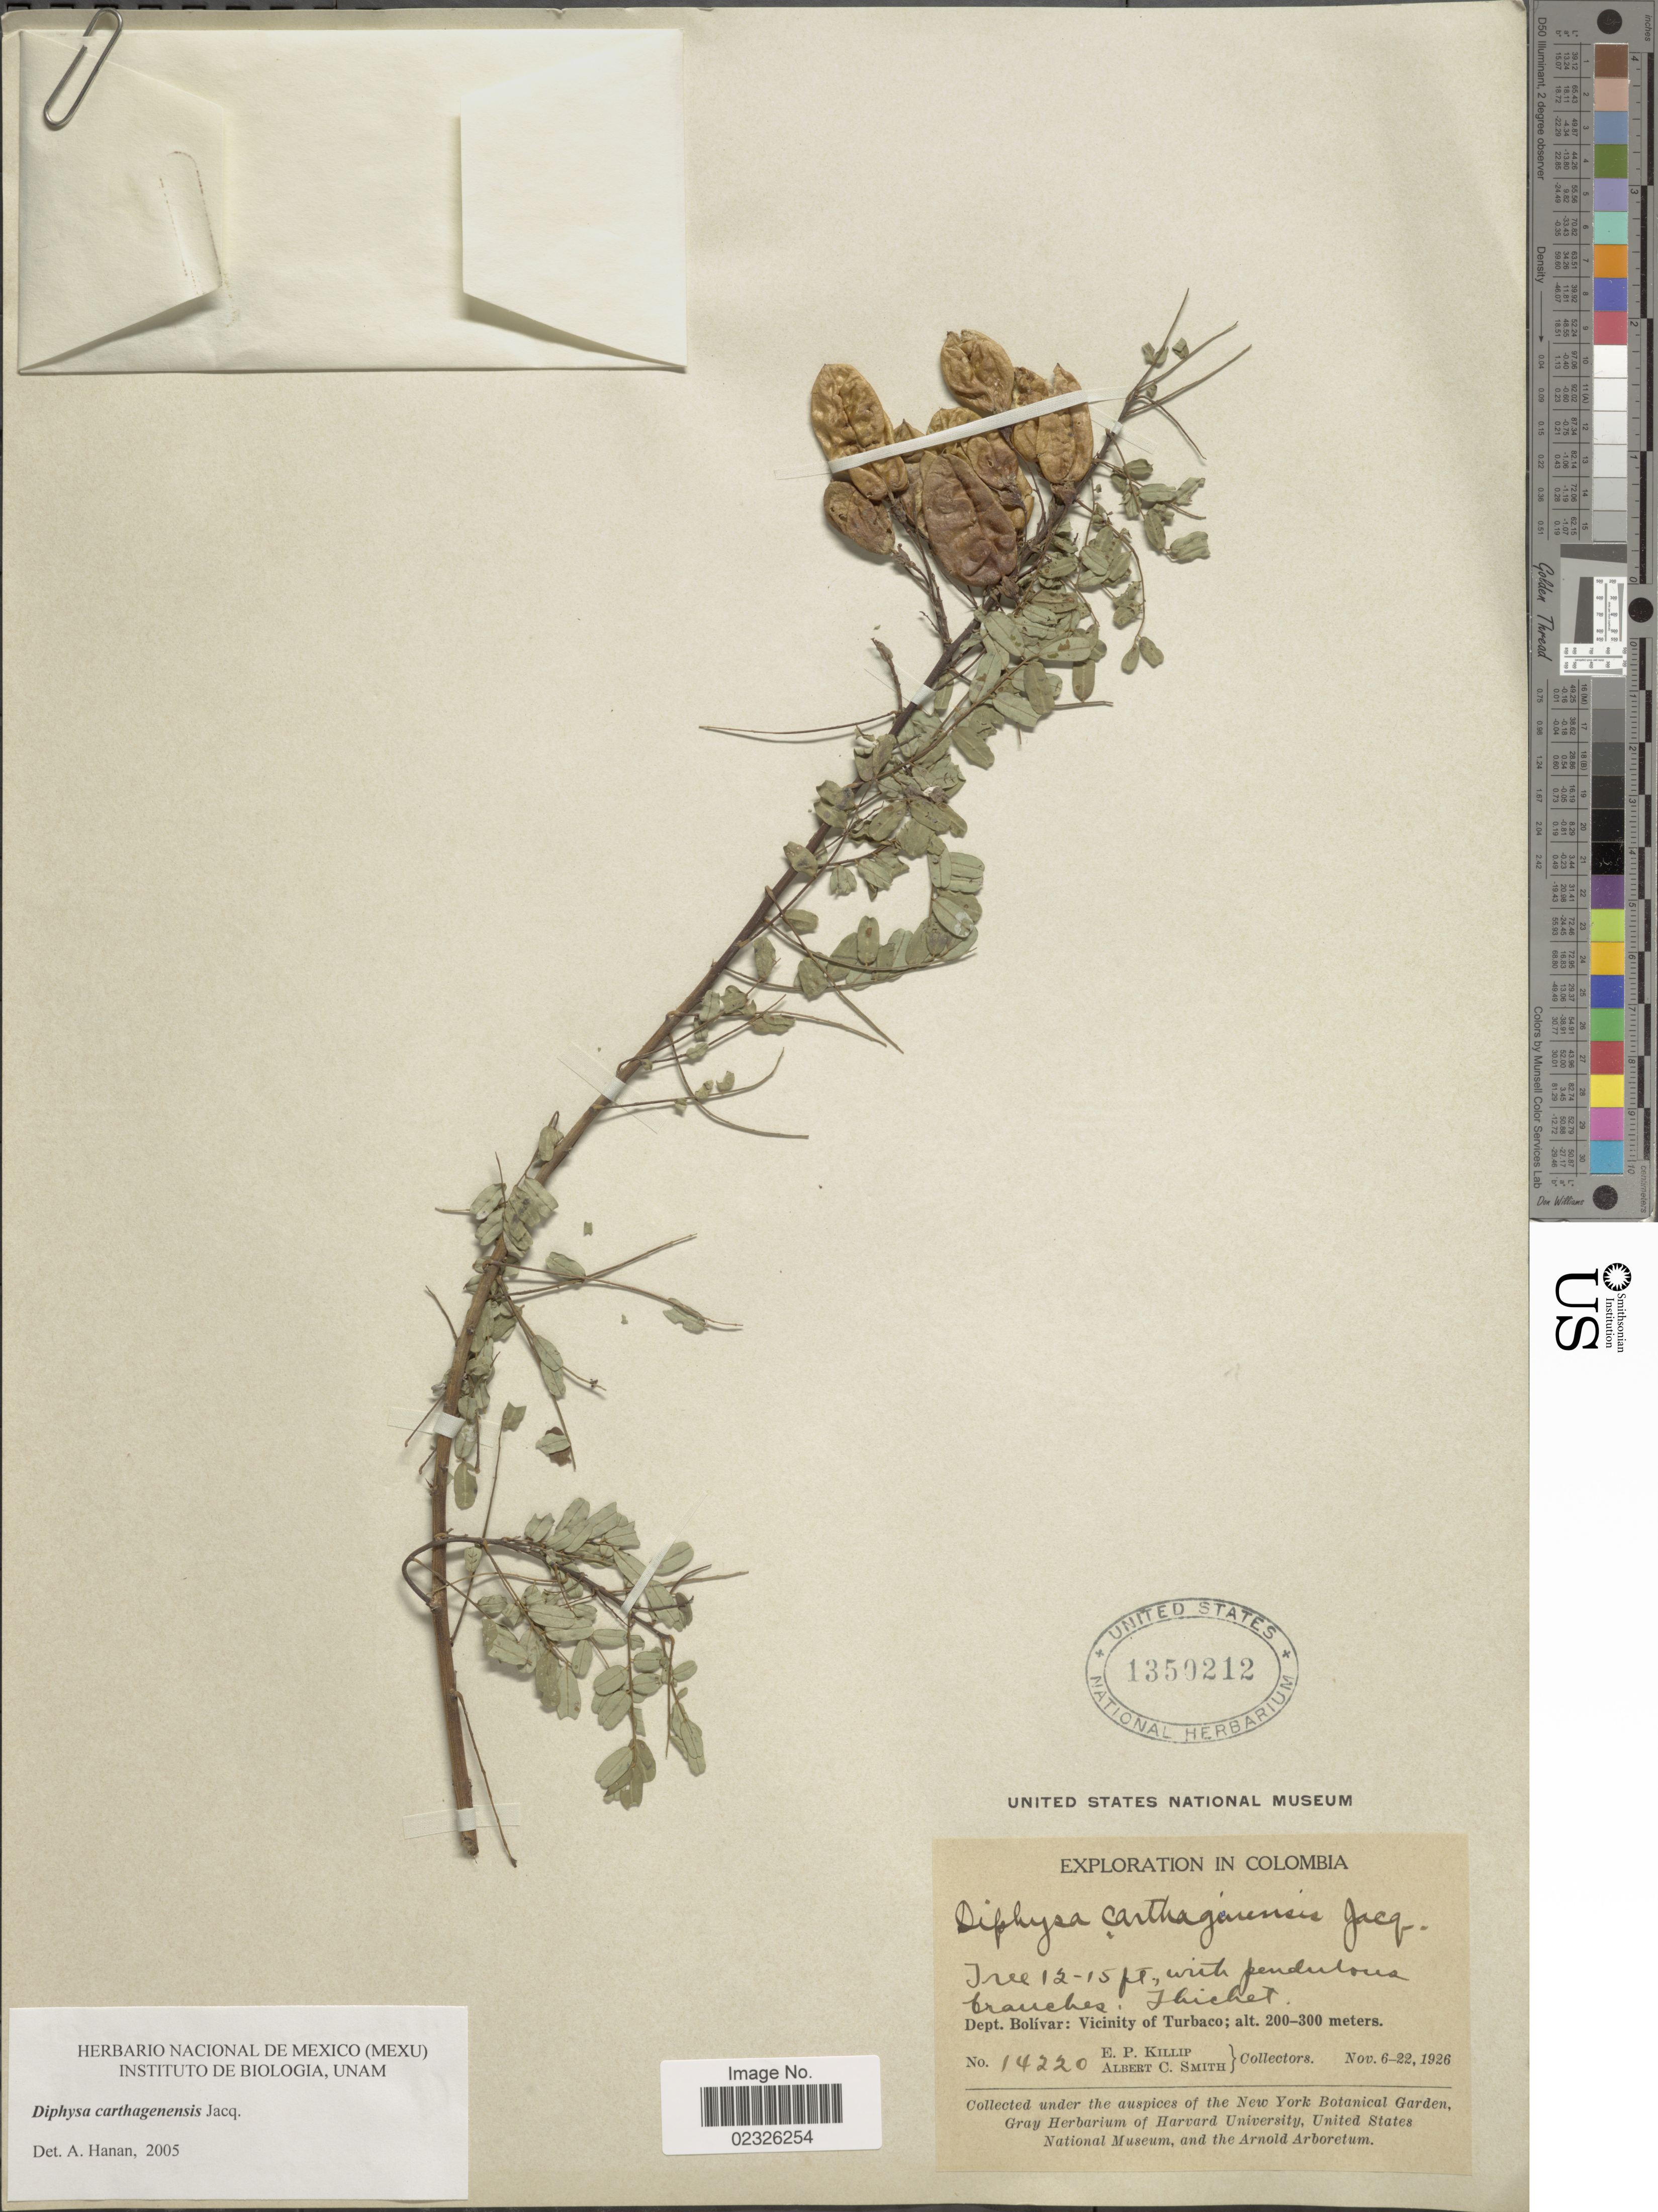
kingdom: Plantae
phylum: Tracheophyta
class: Magnoliopsida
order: Fabales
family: Fabaceae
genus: Diphysa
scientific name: Diphysa carthagenensis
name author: Jacq.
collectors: E. P. Killip & A. C. Smith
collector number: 14220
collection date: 1926-11-06/1926-11-22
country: Colombia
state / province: Bolívar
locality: Dept, Bolivar: Vicinity of Turbaco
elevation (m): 200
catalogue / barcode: US 1350212